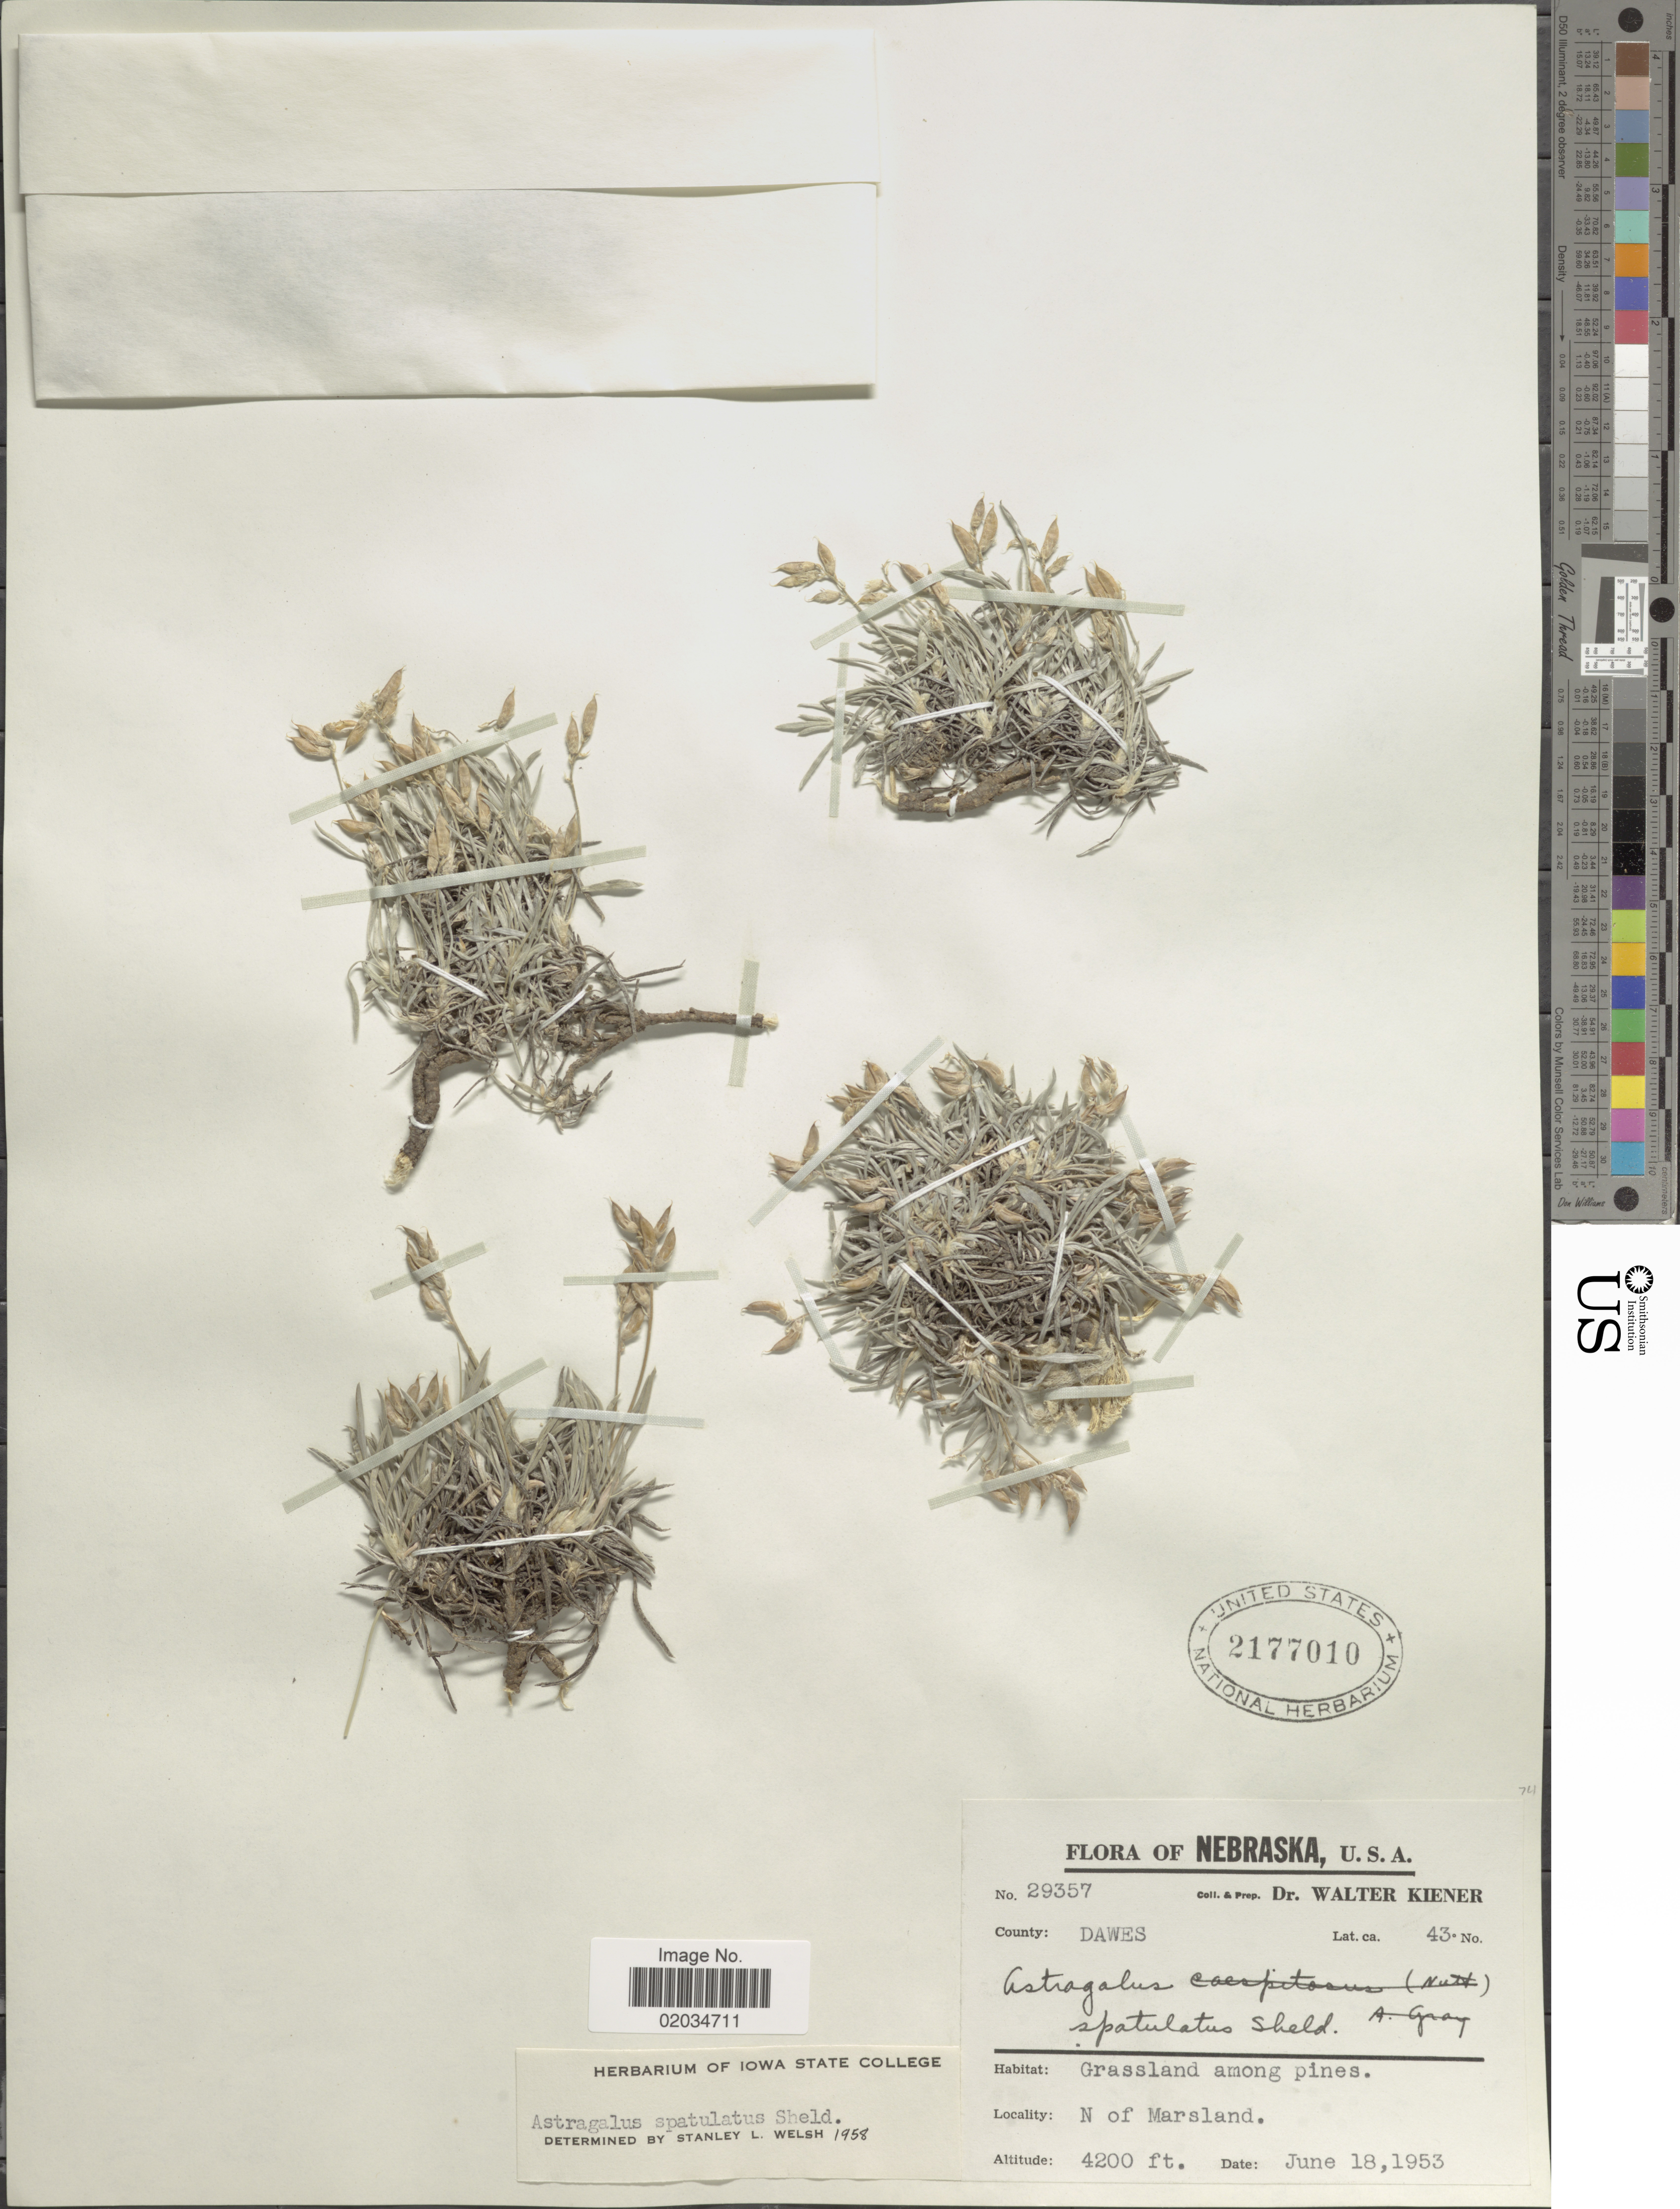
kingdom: Plantae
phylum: Tracheophyta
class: Magnoliopsida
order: Fabales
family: Fabaceae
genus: Astragalus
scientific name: Astragalus sparsiflorus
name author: A. Gray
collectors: W. Kiener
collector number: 29357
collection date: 1953-06-18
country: United States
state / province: Nebraska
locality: County: Dawes. N of Marshland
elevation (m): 1280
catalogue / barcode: US 2177010